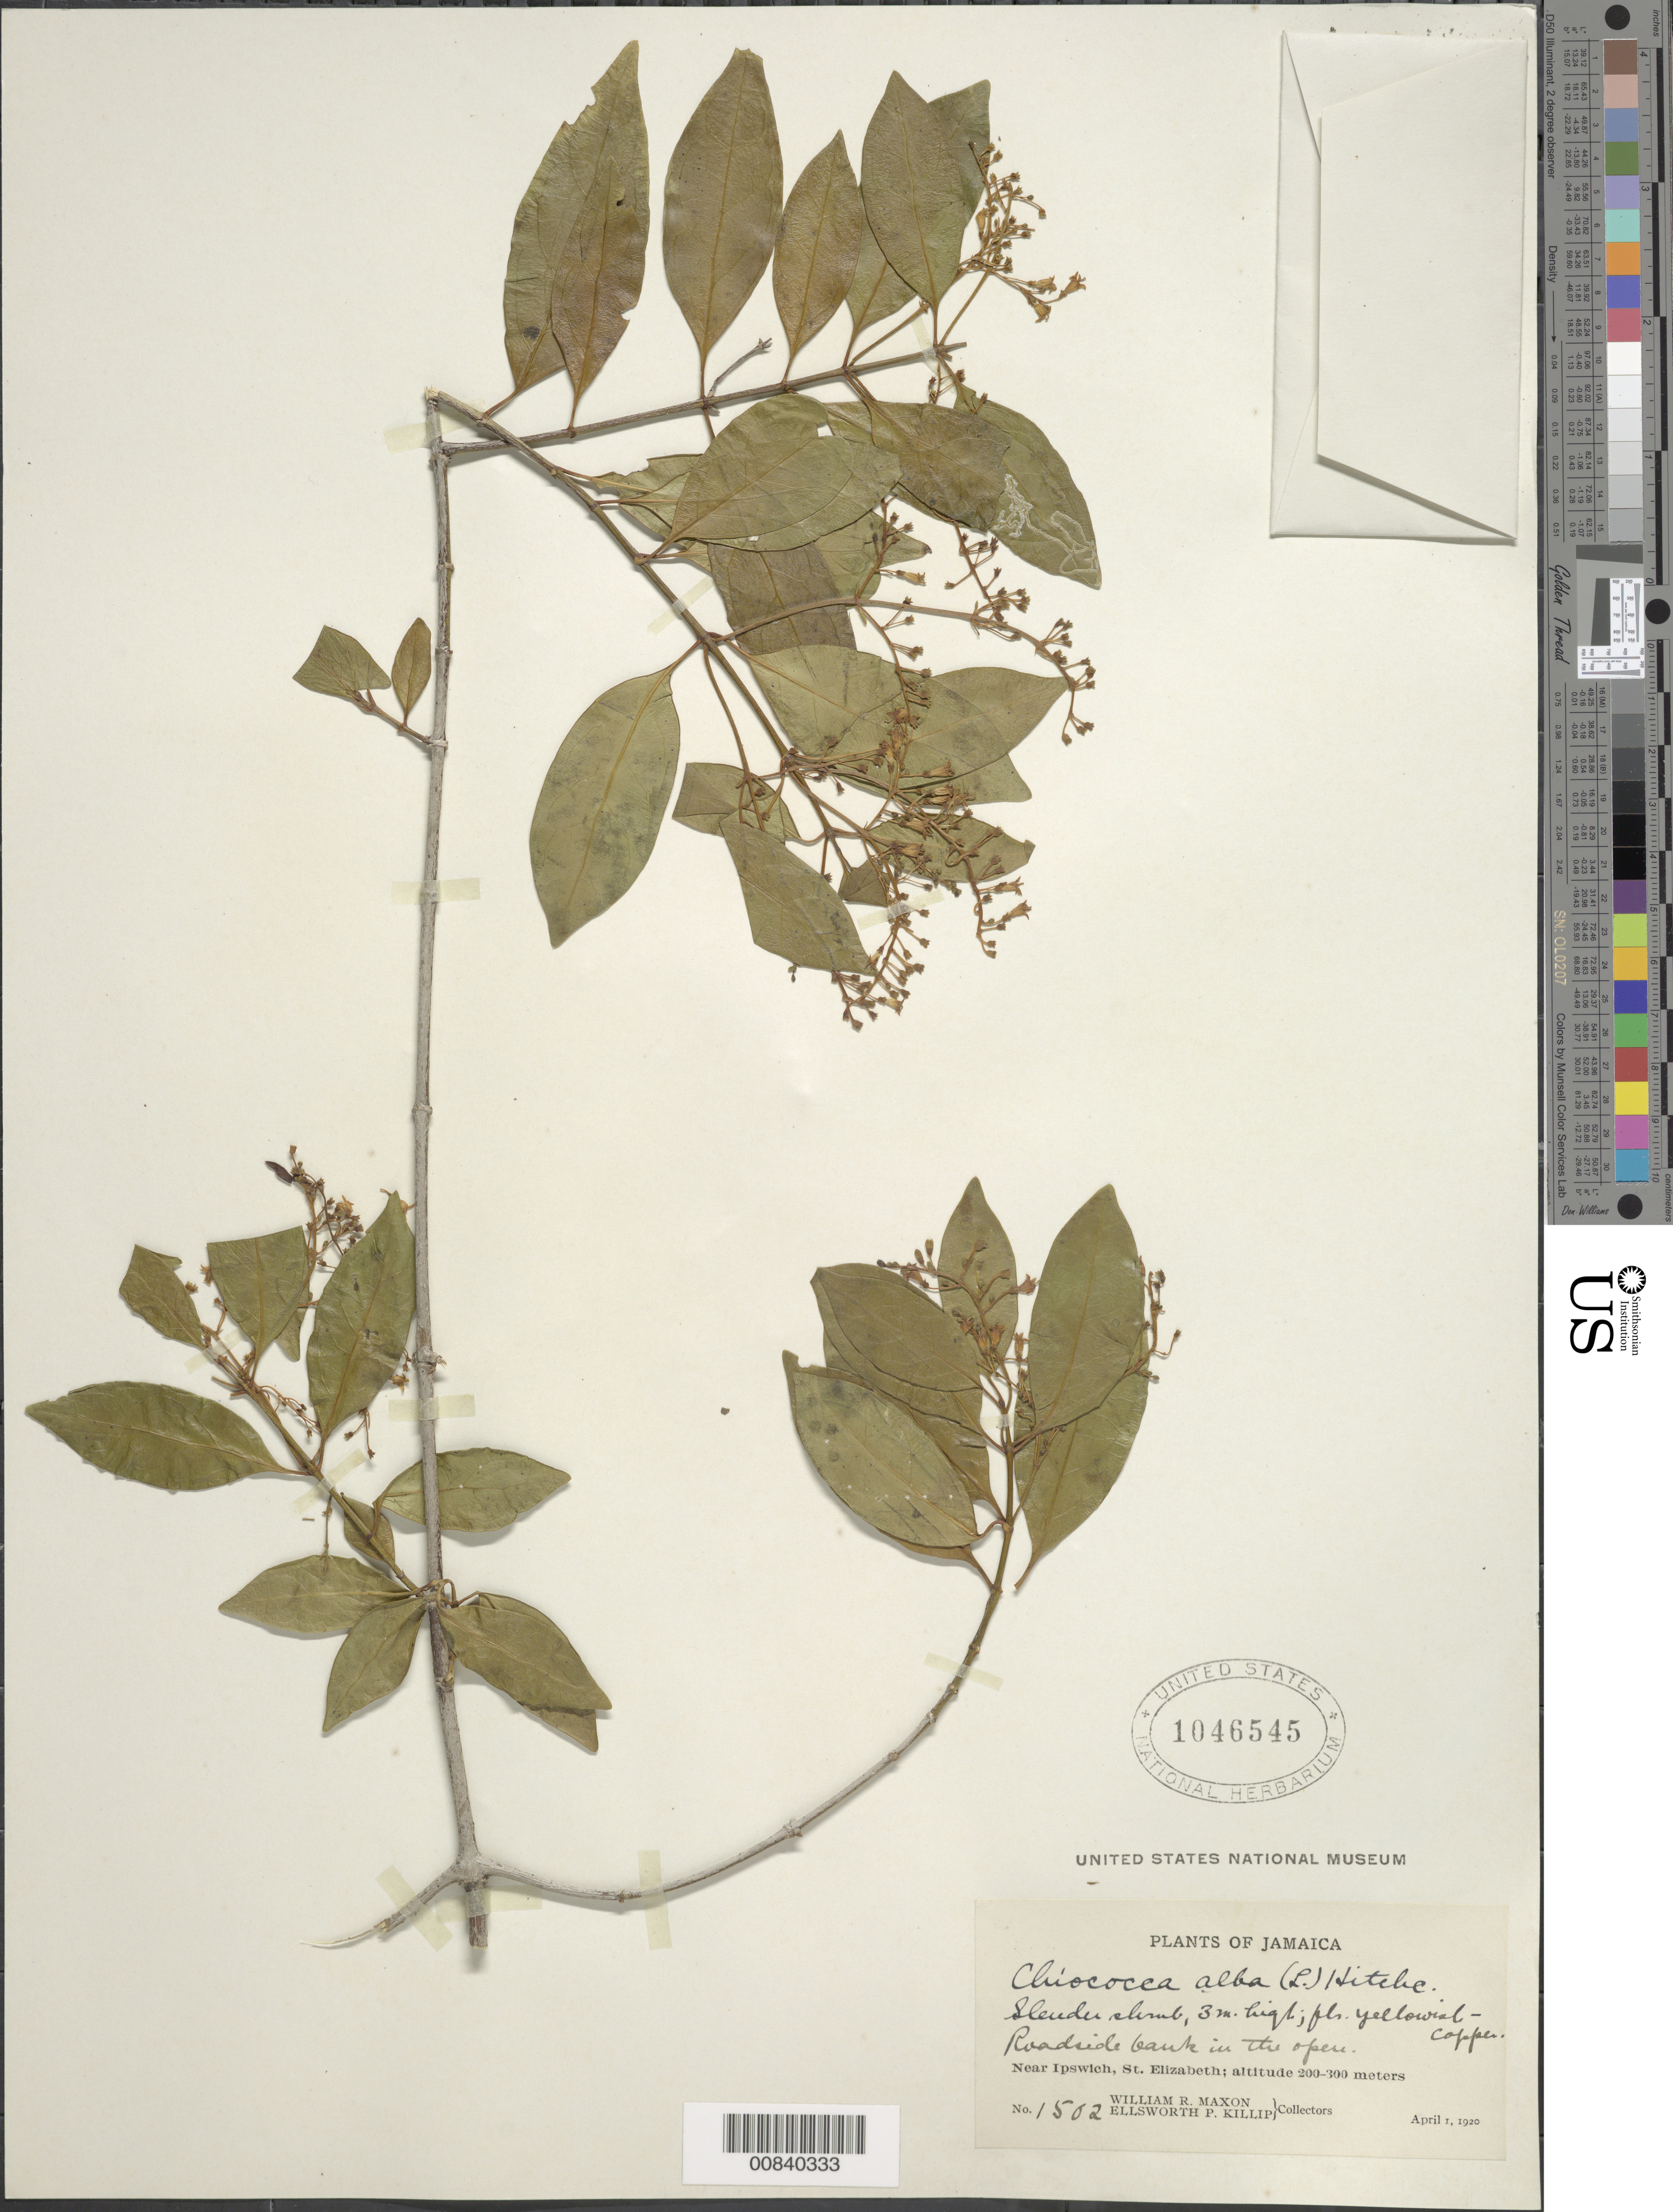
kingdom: Plantae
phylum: Tracheophyta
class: Magnoliopsida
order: Gentianales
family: Rubiaceae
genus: Chiococca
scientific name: Chiococca alba subsp. alba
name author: (L.) Hitchc.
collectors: W. R. Maxon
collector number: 1502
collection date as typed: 01 Apr 1920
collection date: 1920-04-01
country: Jamaica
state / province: Saint Elizabeth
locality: Near Ipswich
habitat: Roadside bank, in the open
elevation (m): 200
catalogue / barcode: US 1046545